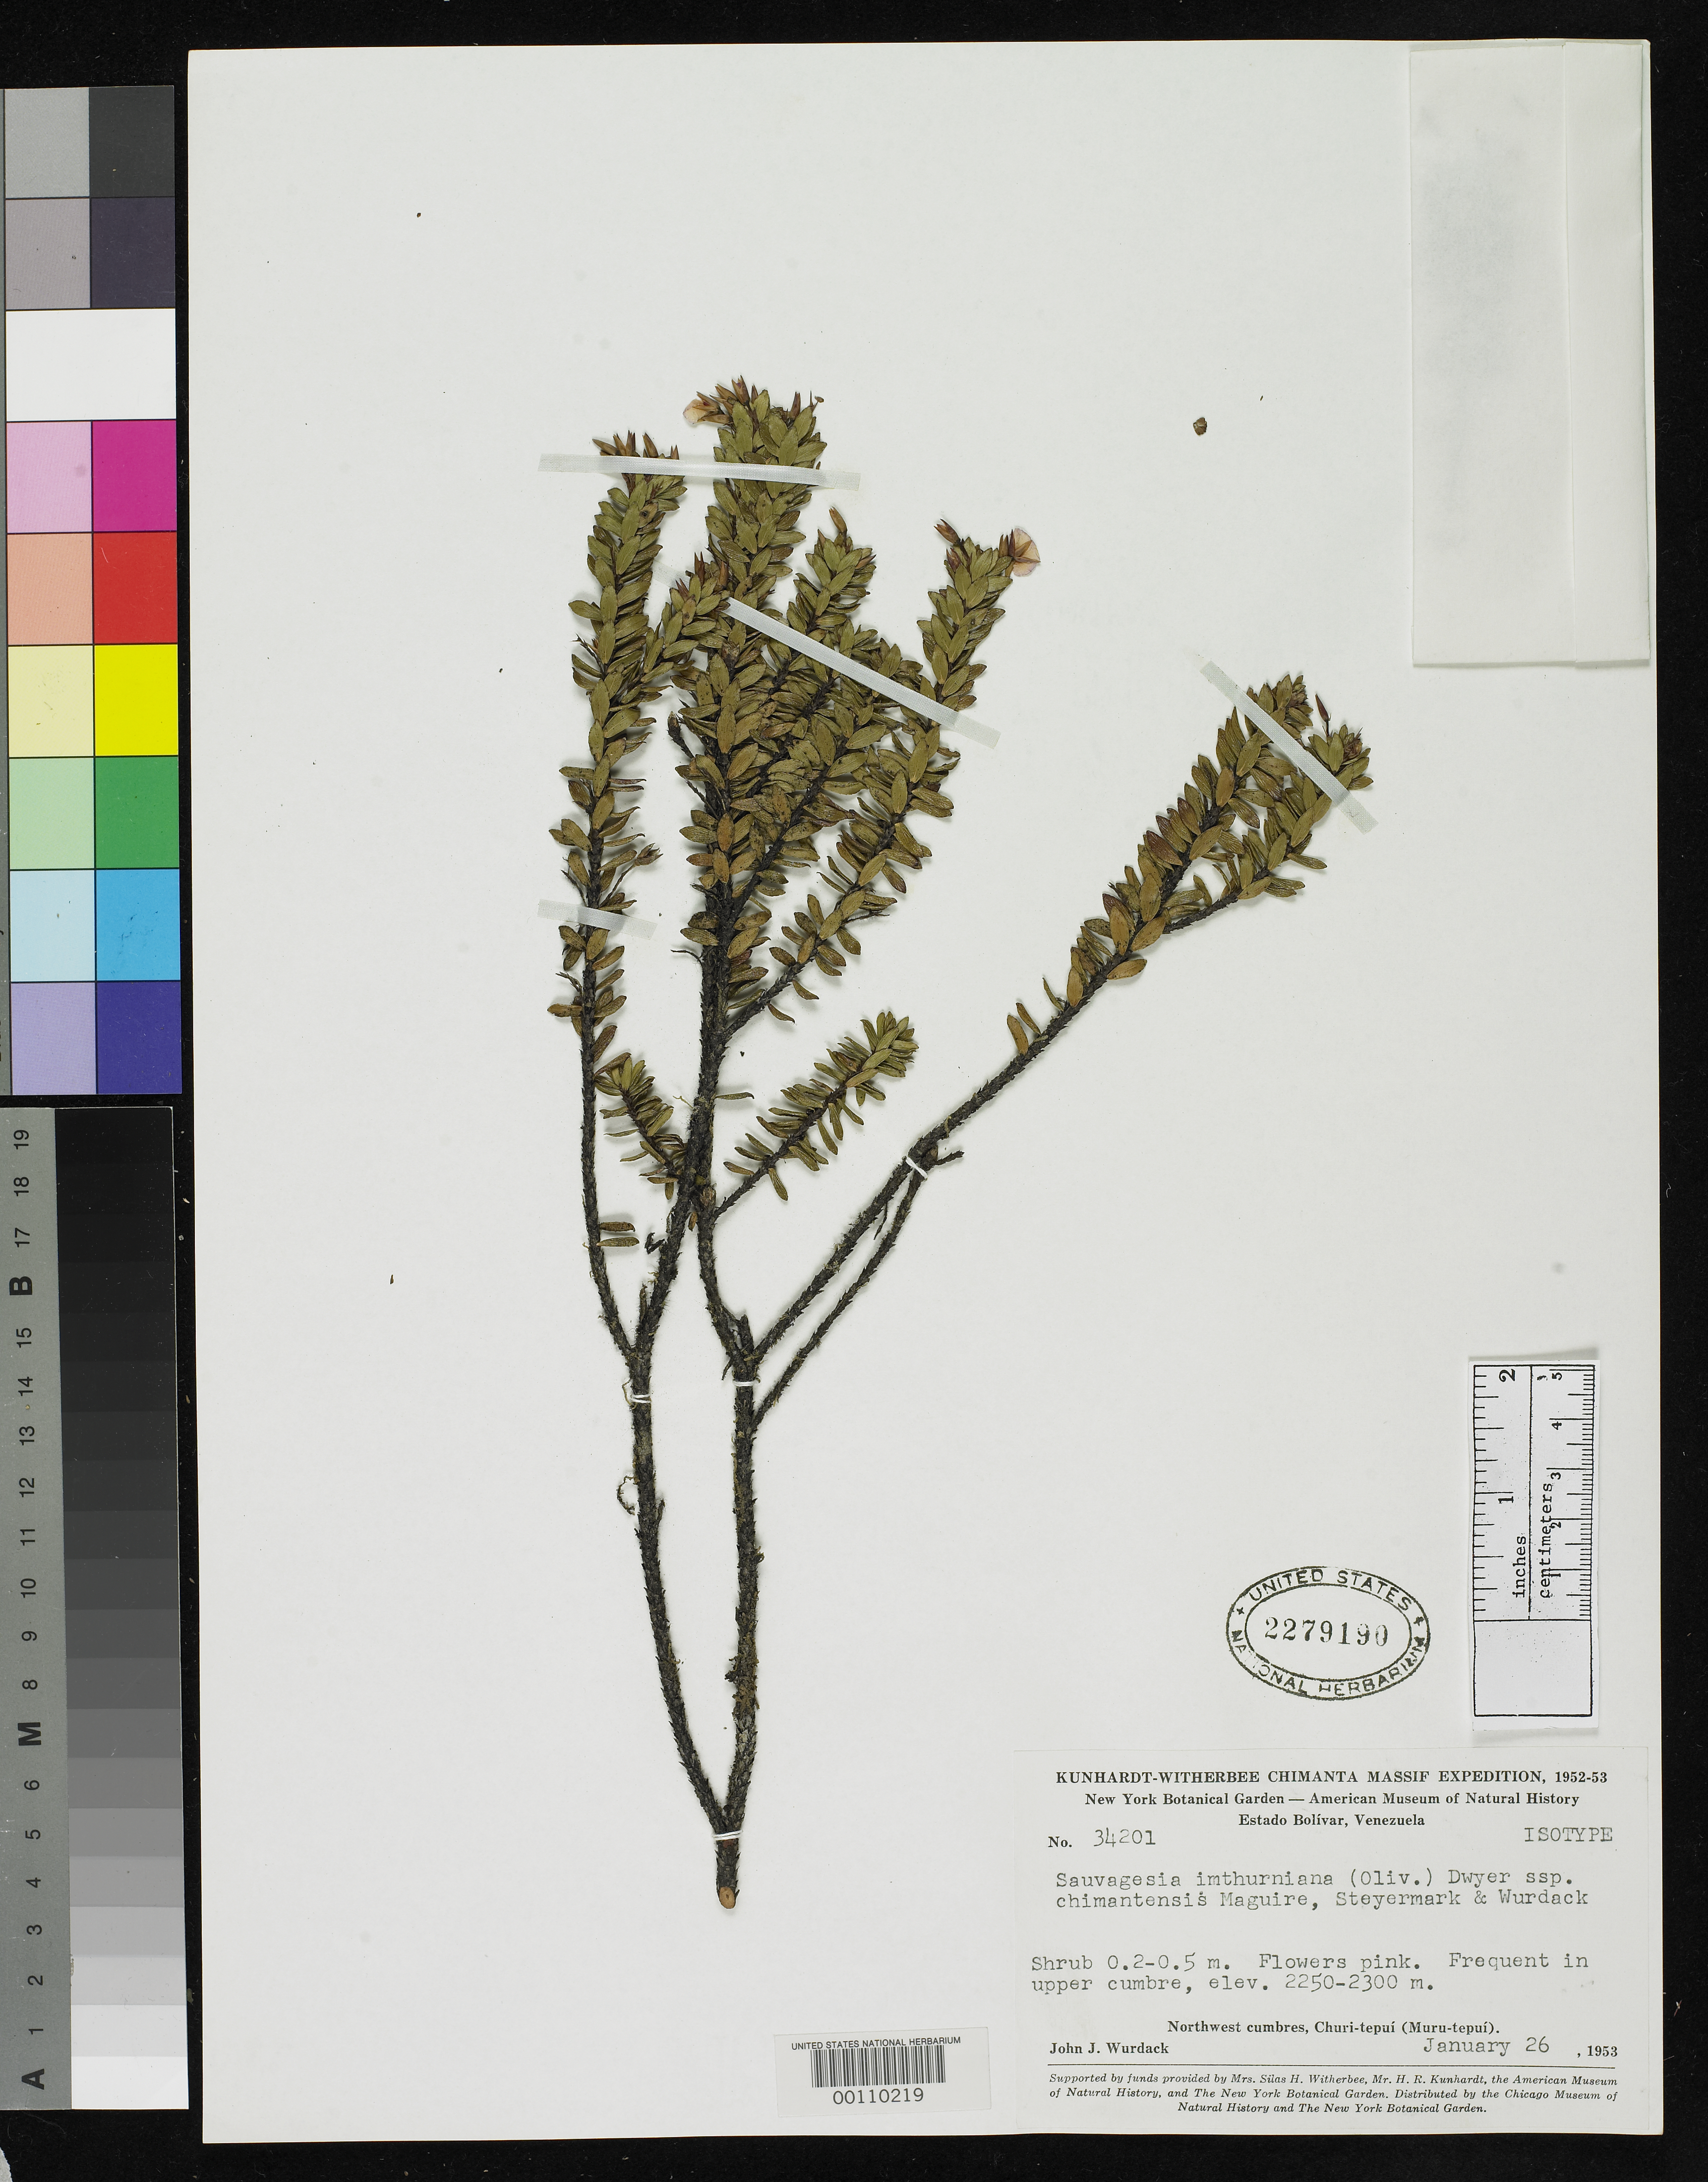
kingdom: Plantae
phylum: Tracheophyta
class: Magnoliopsida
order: Malpighiales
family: Ochnaceae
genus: Sauvagesia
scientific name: Sauvagesia imthurniana subsp. chimantensis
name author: Maguire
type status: Isotype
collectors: J. J. Wurdack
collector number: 34201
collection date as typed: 26 Jan 1953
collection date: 1953-01-26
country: Venezuela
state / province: Bolivar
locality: Churi-tepui.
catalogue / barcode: US 2279190